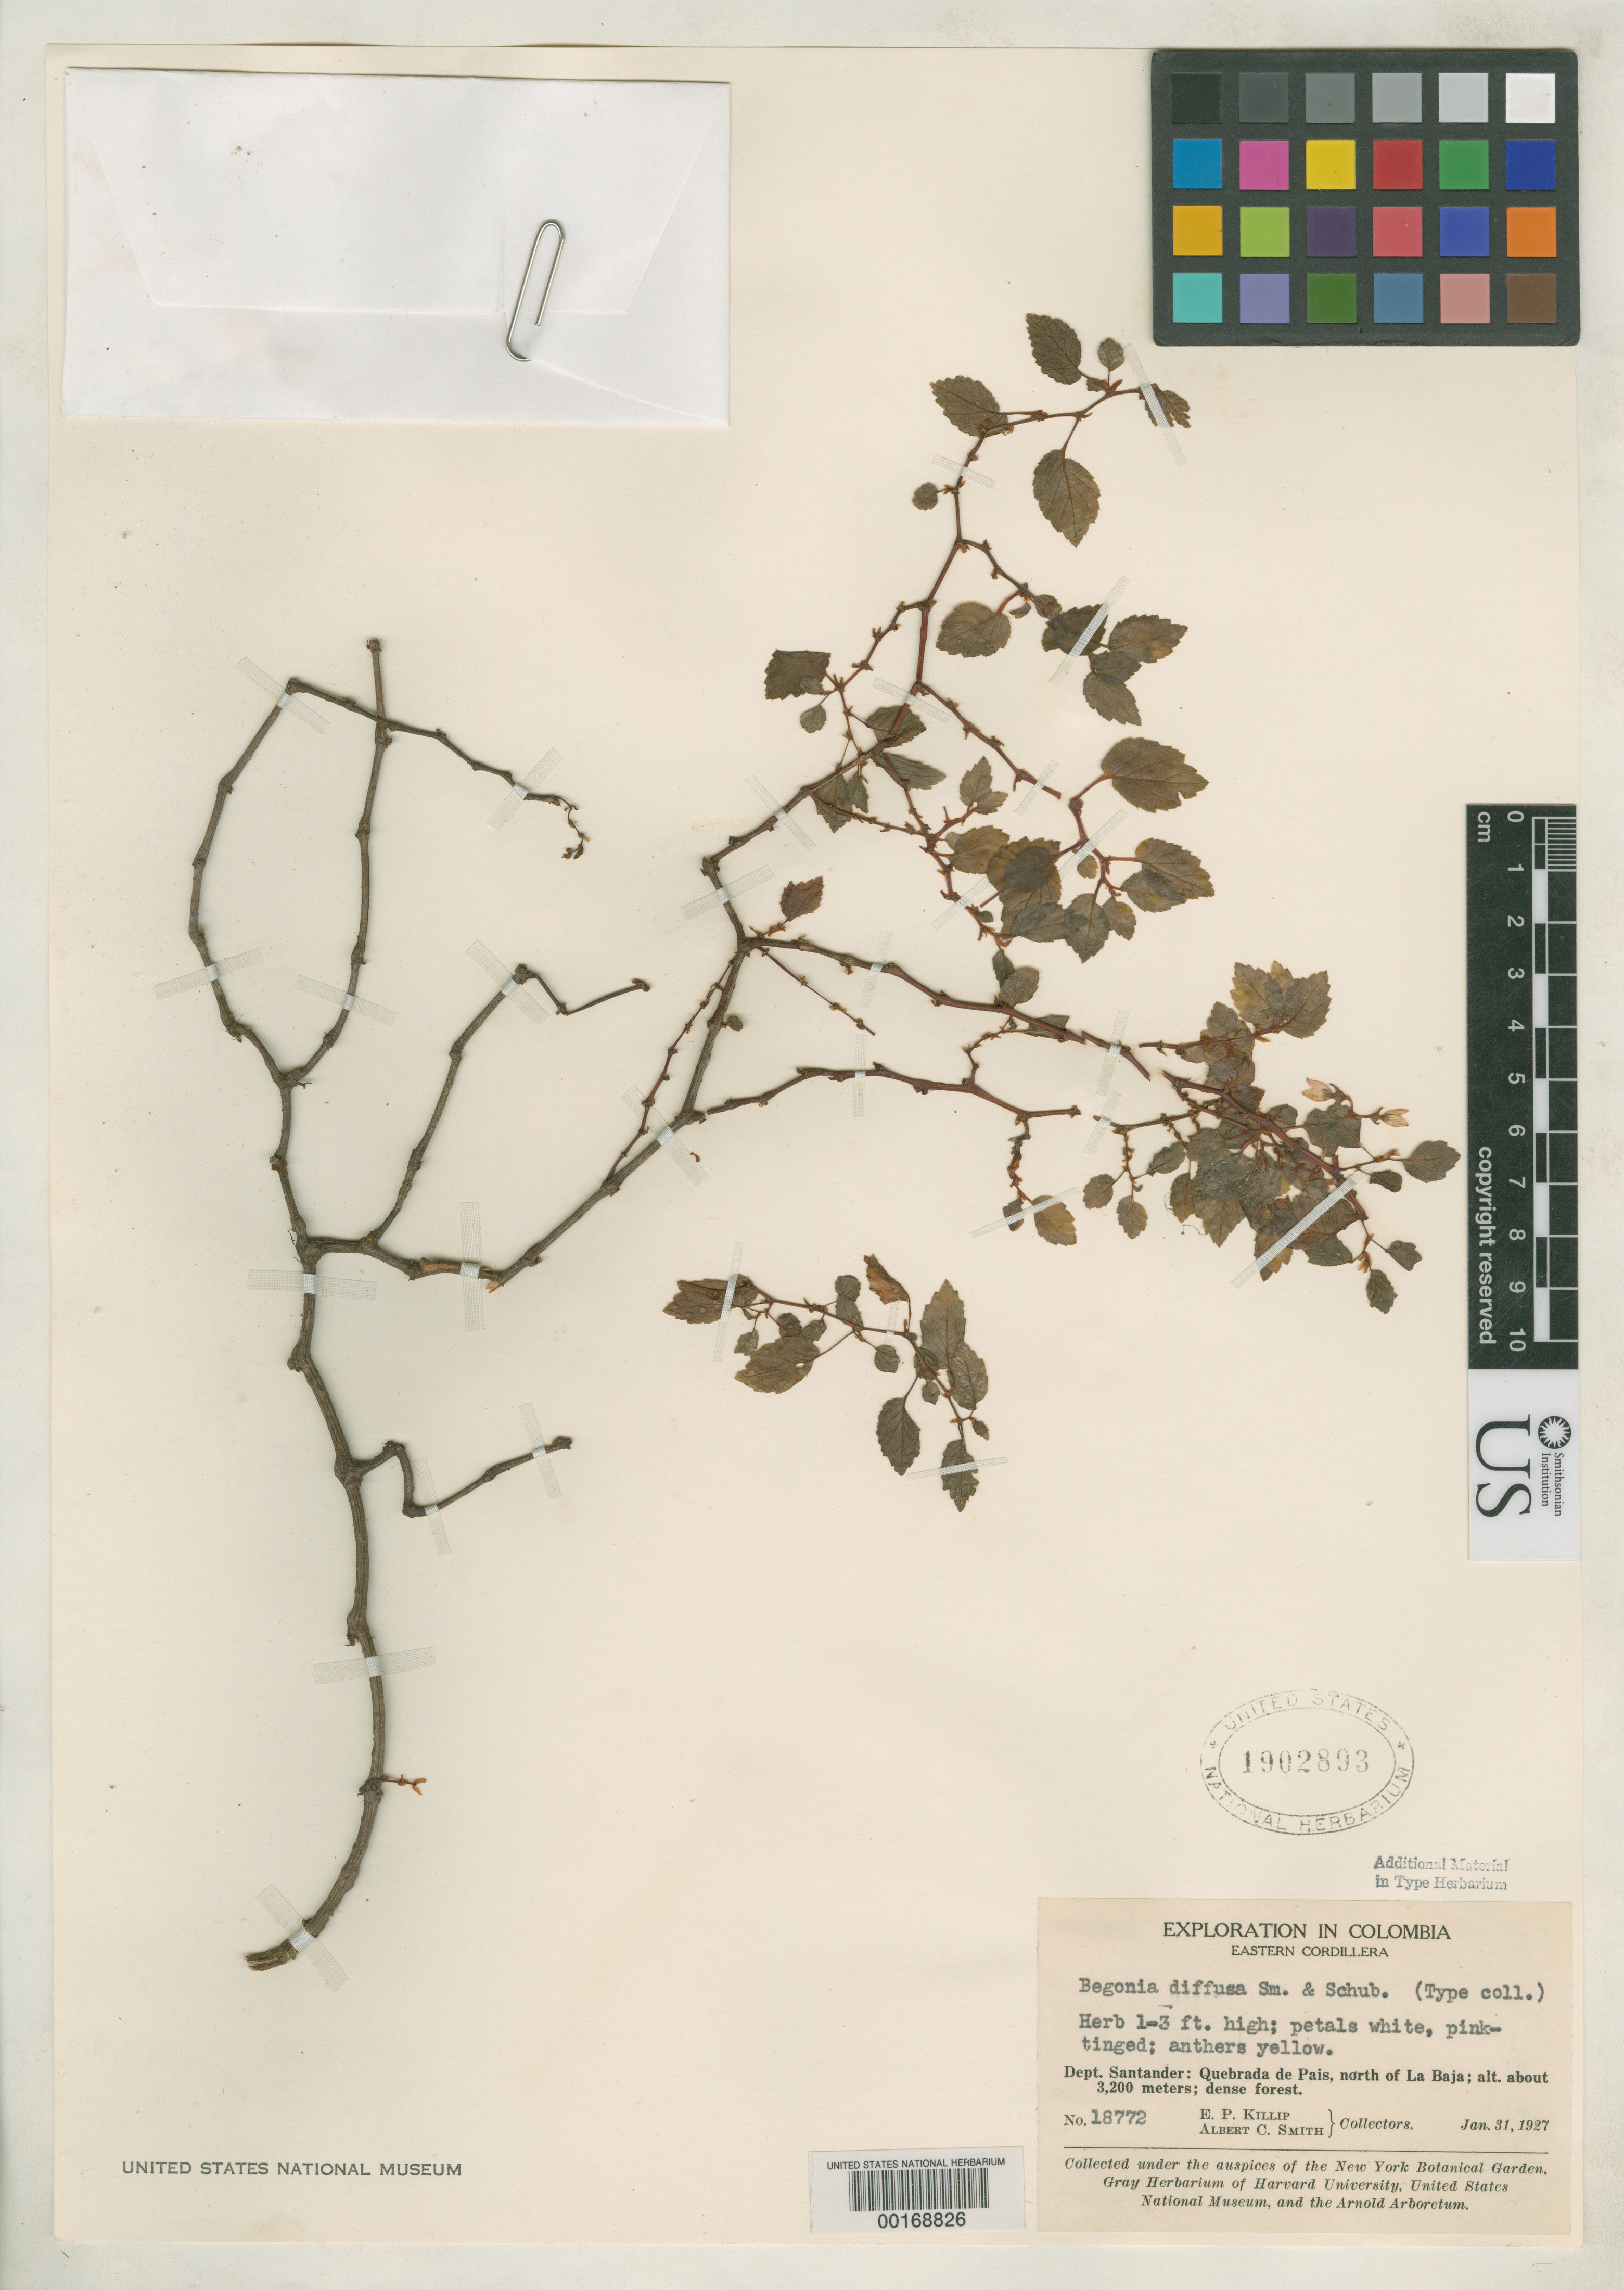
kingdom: Plantae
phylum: Tracheophyta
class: Magnoliopsida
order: Cucurbitales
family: Begoniaceae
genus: Begonia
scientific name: Begonia diffusa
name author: L.B. Sm. & B.G. Schub.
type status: Isotype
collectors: E. P. Killip & A. C. Smith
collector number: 18772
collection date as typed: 31 Jan 1927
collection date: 1927-01-31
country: Colombia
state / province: Santander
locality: Eastern Cordillera, Quebrada de Pais, north of La Baja.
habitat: Dense forest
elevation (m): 3200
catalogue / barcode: US 1902893